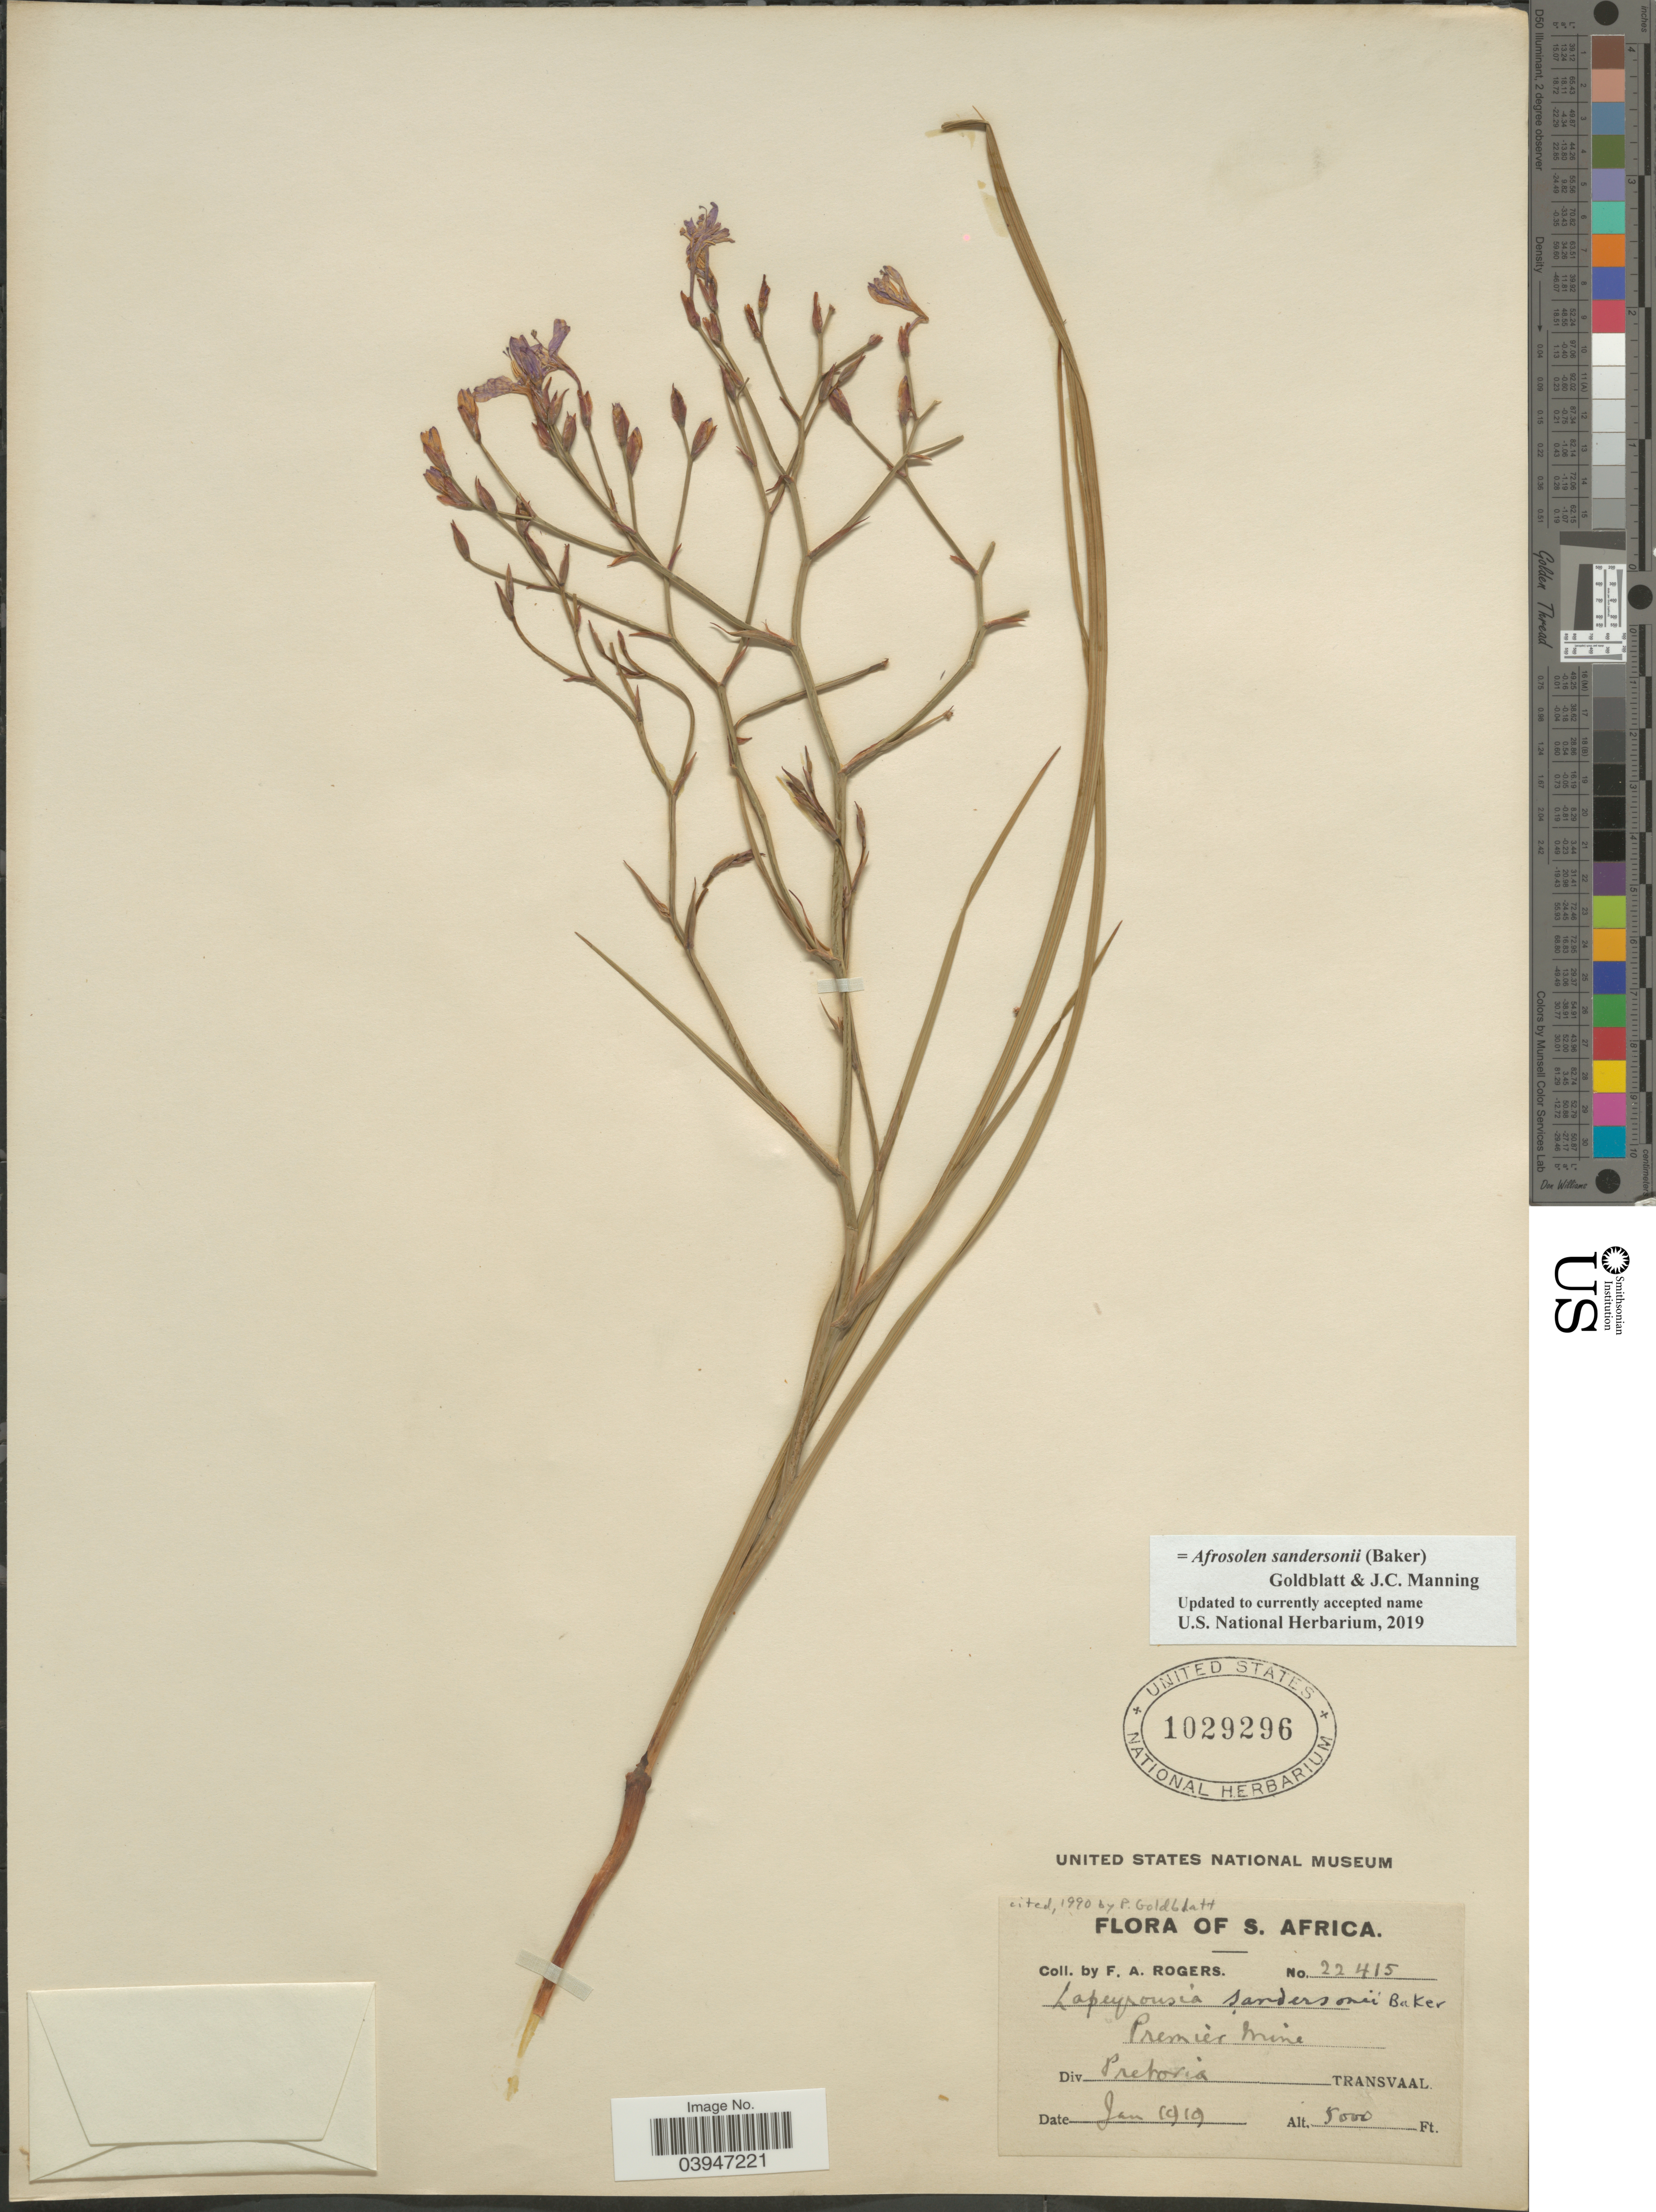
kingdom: Plantae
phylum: Tracheophyta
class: Liliopsida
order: Asparagales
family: Iridaceae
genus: Afrosolen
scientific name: Afrosolen sandersonii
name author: (Baker) Goldblatt & J.C. Manning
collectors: F. A. Rogers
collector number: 22415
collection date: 1919-01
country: South Africa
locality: Premier Mine. Div Pretoria Transvaal.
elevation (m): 1524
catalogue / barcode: US 1029296